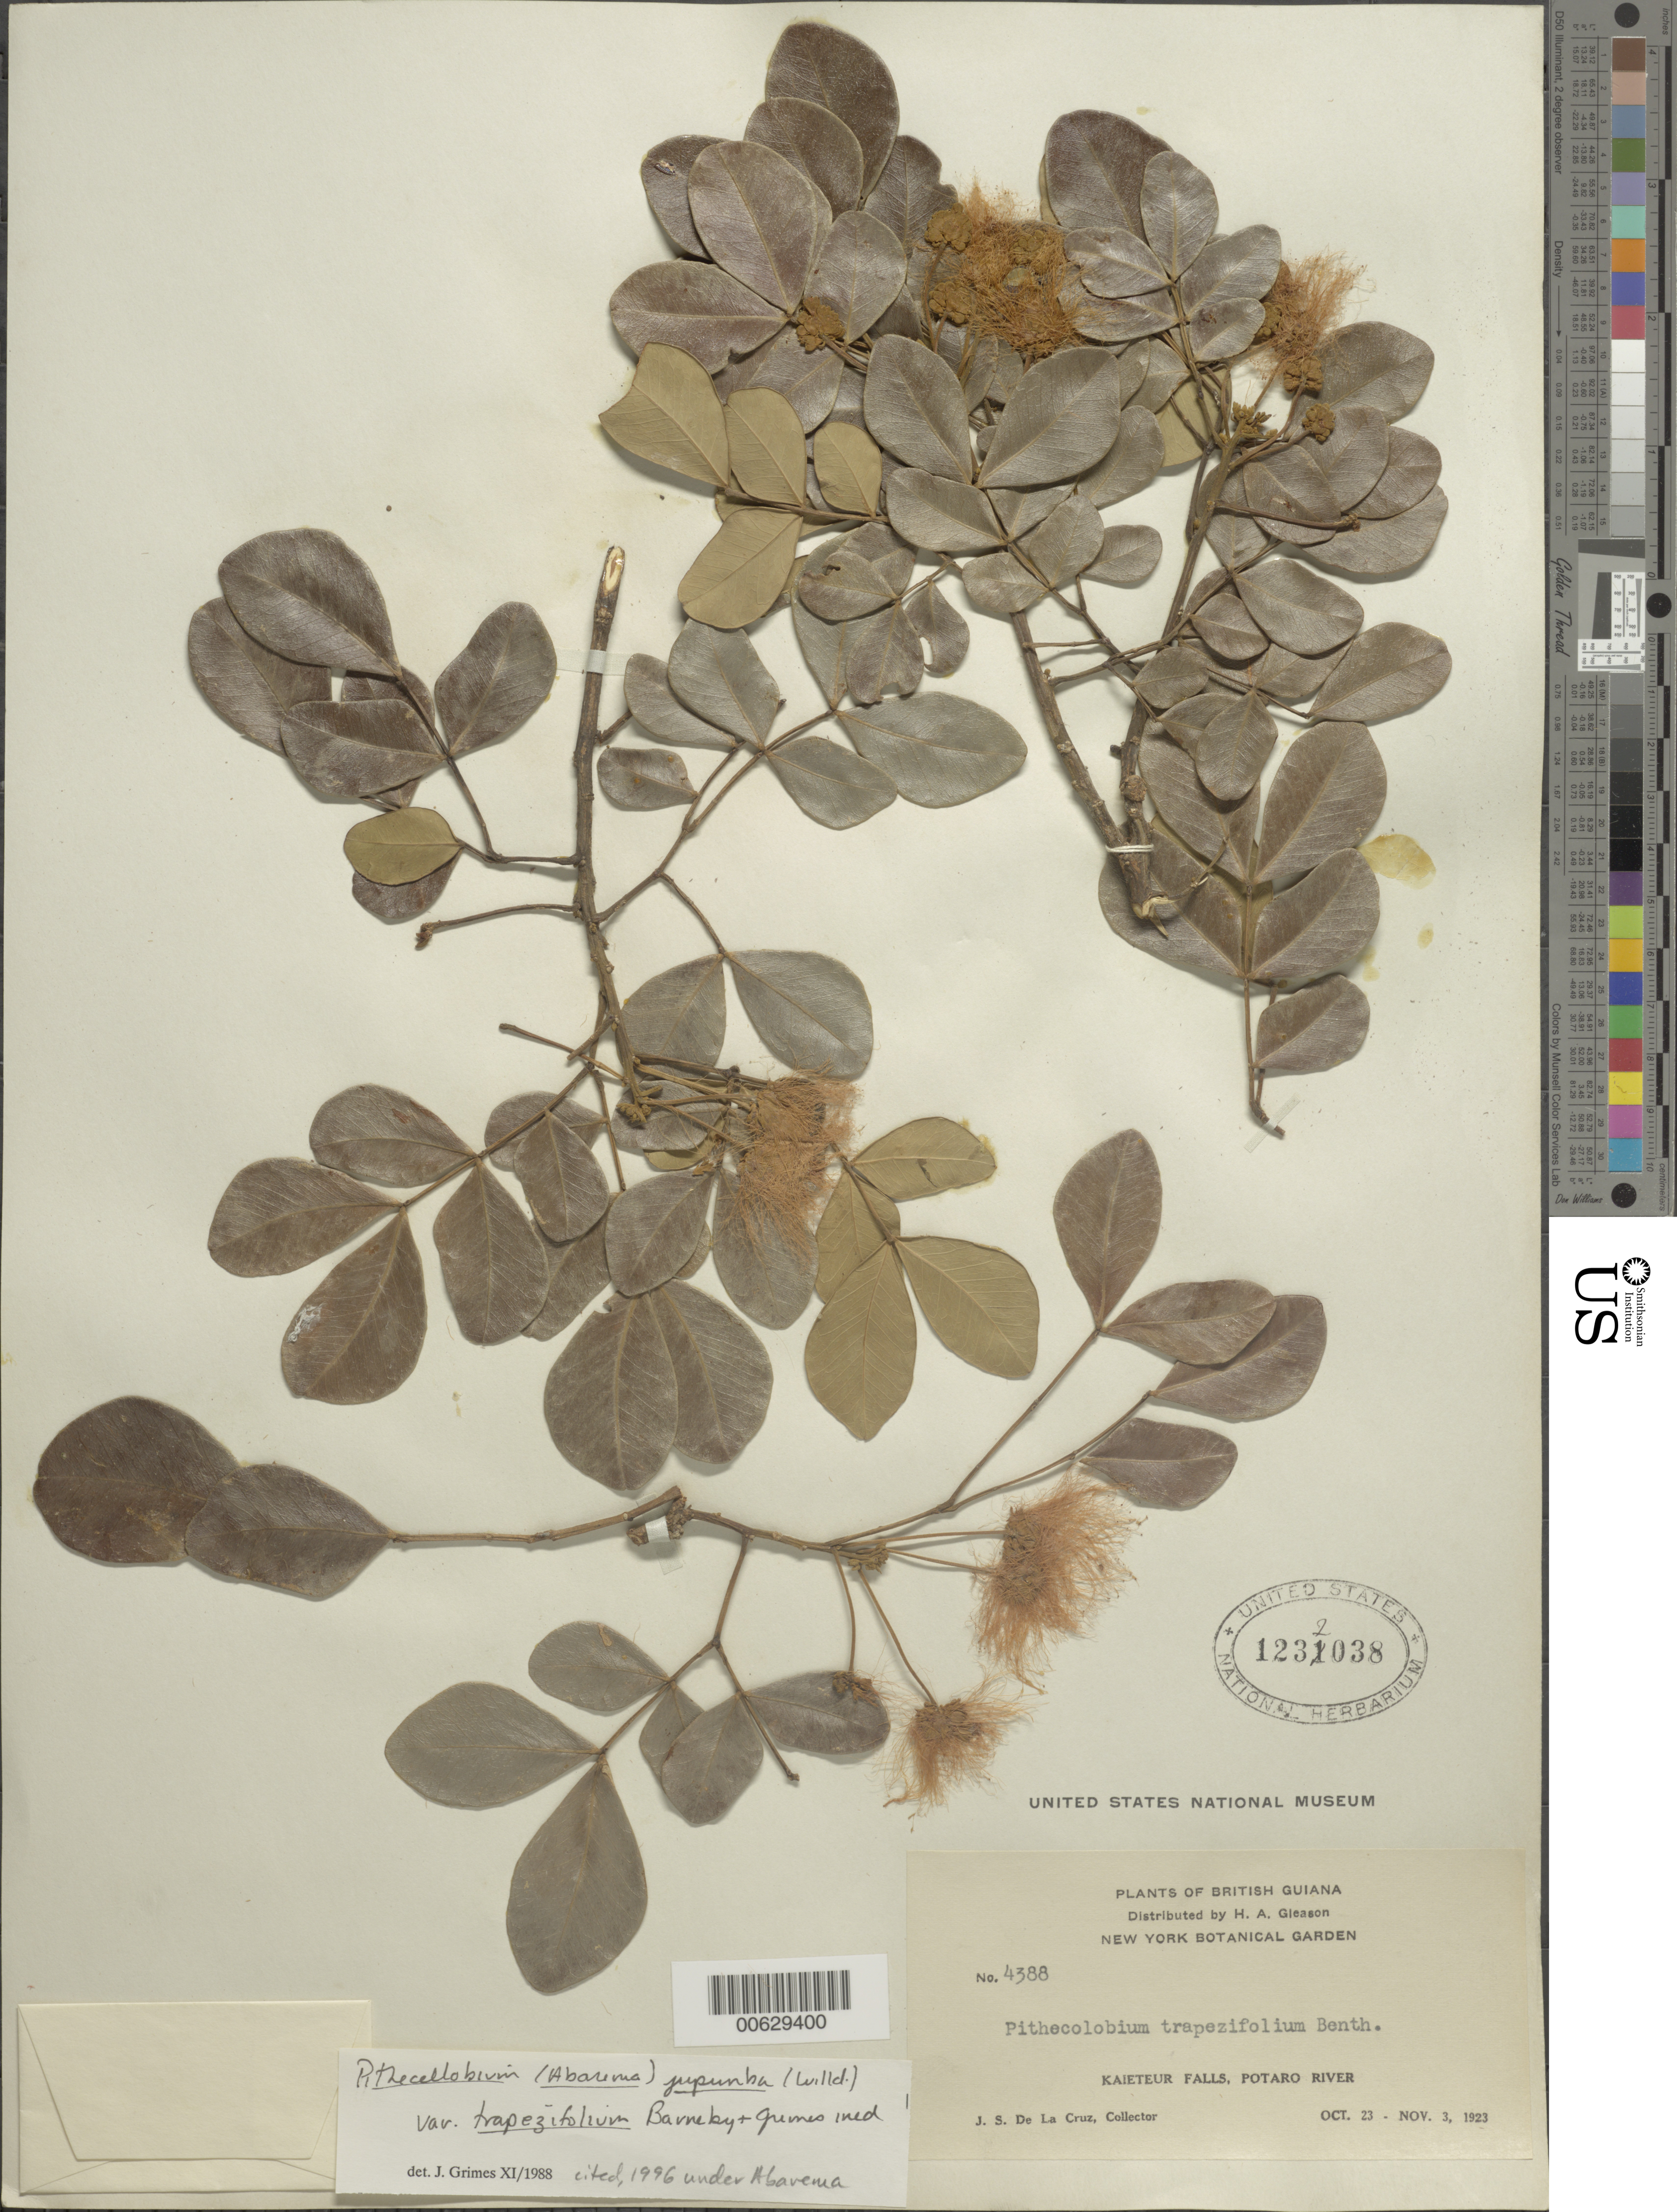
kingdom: Plantae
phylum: Tracheophyta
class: Magnoliopsida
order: Fabales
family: Fabaceae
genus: Jupunba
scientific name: Jupunba trapezifolia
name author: (Vahl) Moldenke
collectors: J. S. de la Cruz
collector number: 4388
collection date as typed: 23-Oct-23 to 3-Nov-23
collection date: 1923-10-23/1923-11-03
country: Guyana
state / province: Potaro-Siparuni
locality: Kaieteur Falls, Potaro R.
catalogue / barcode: US 1232038